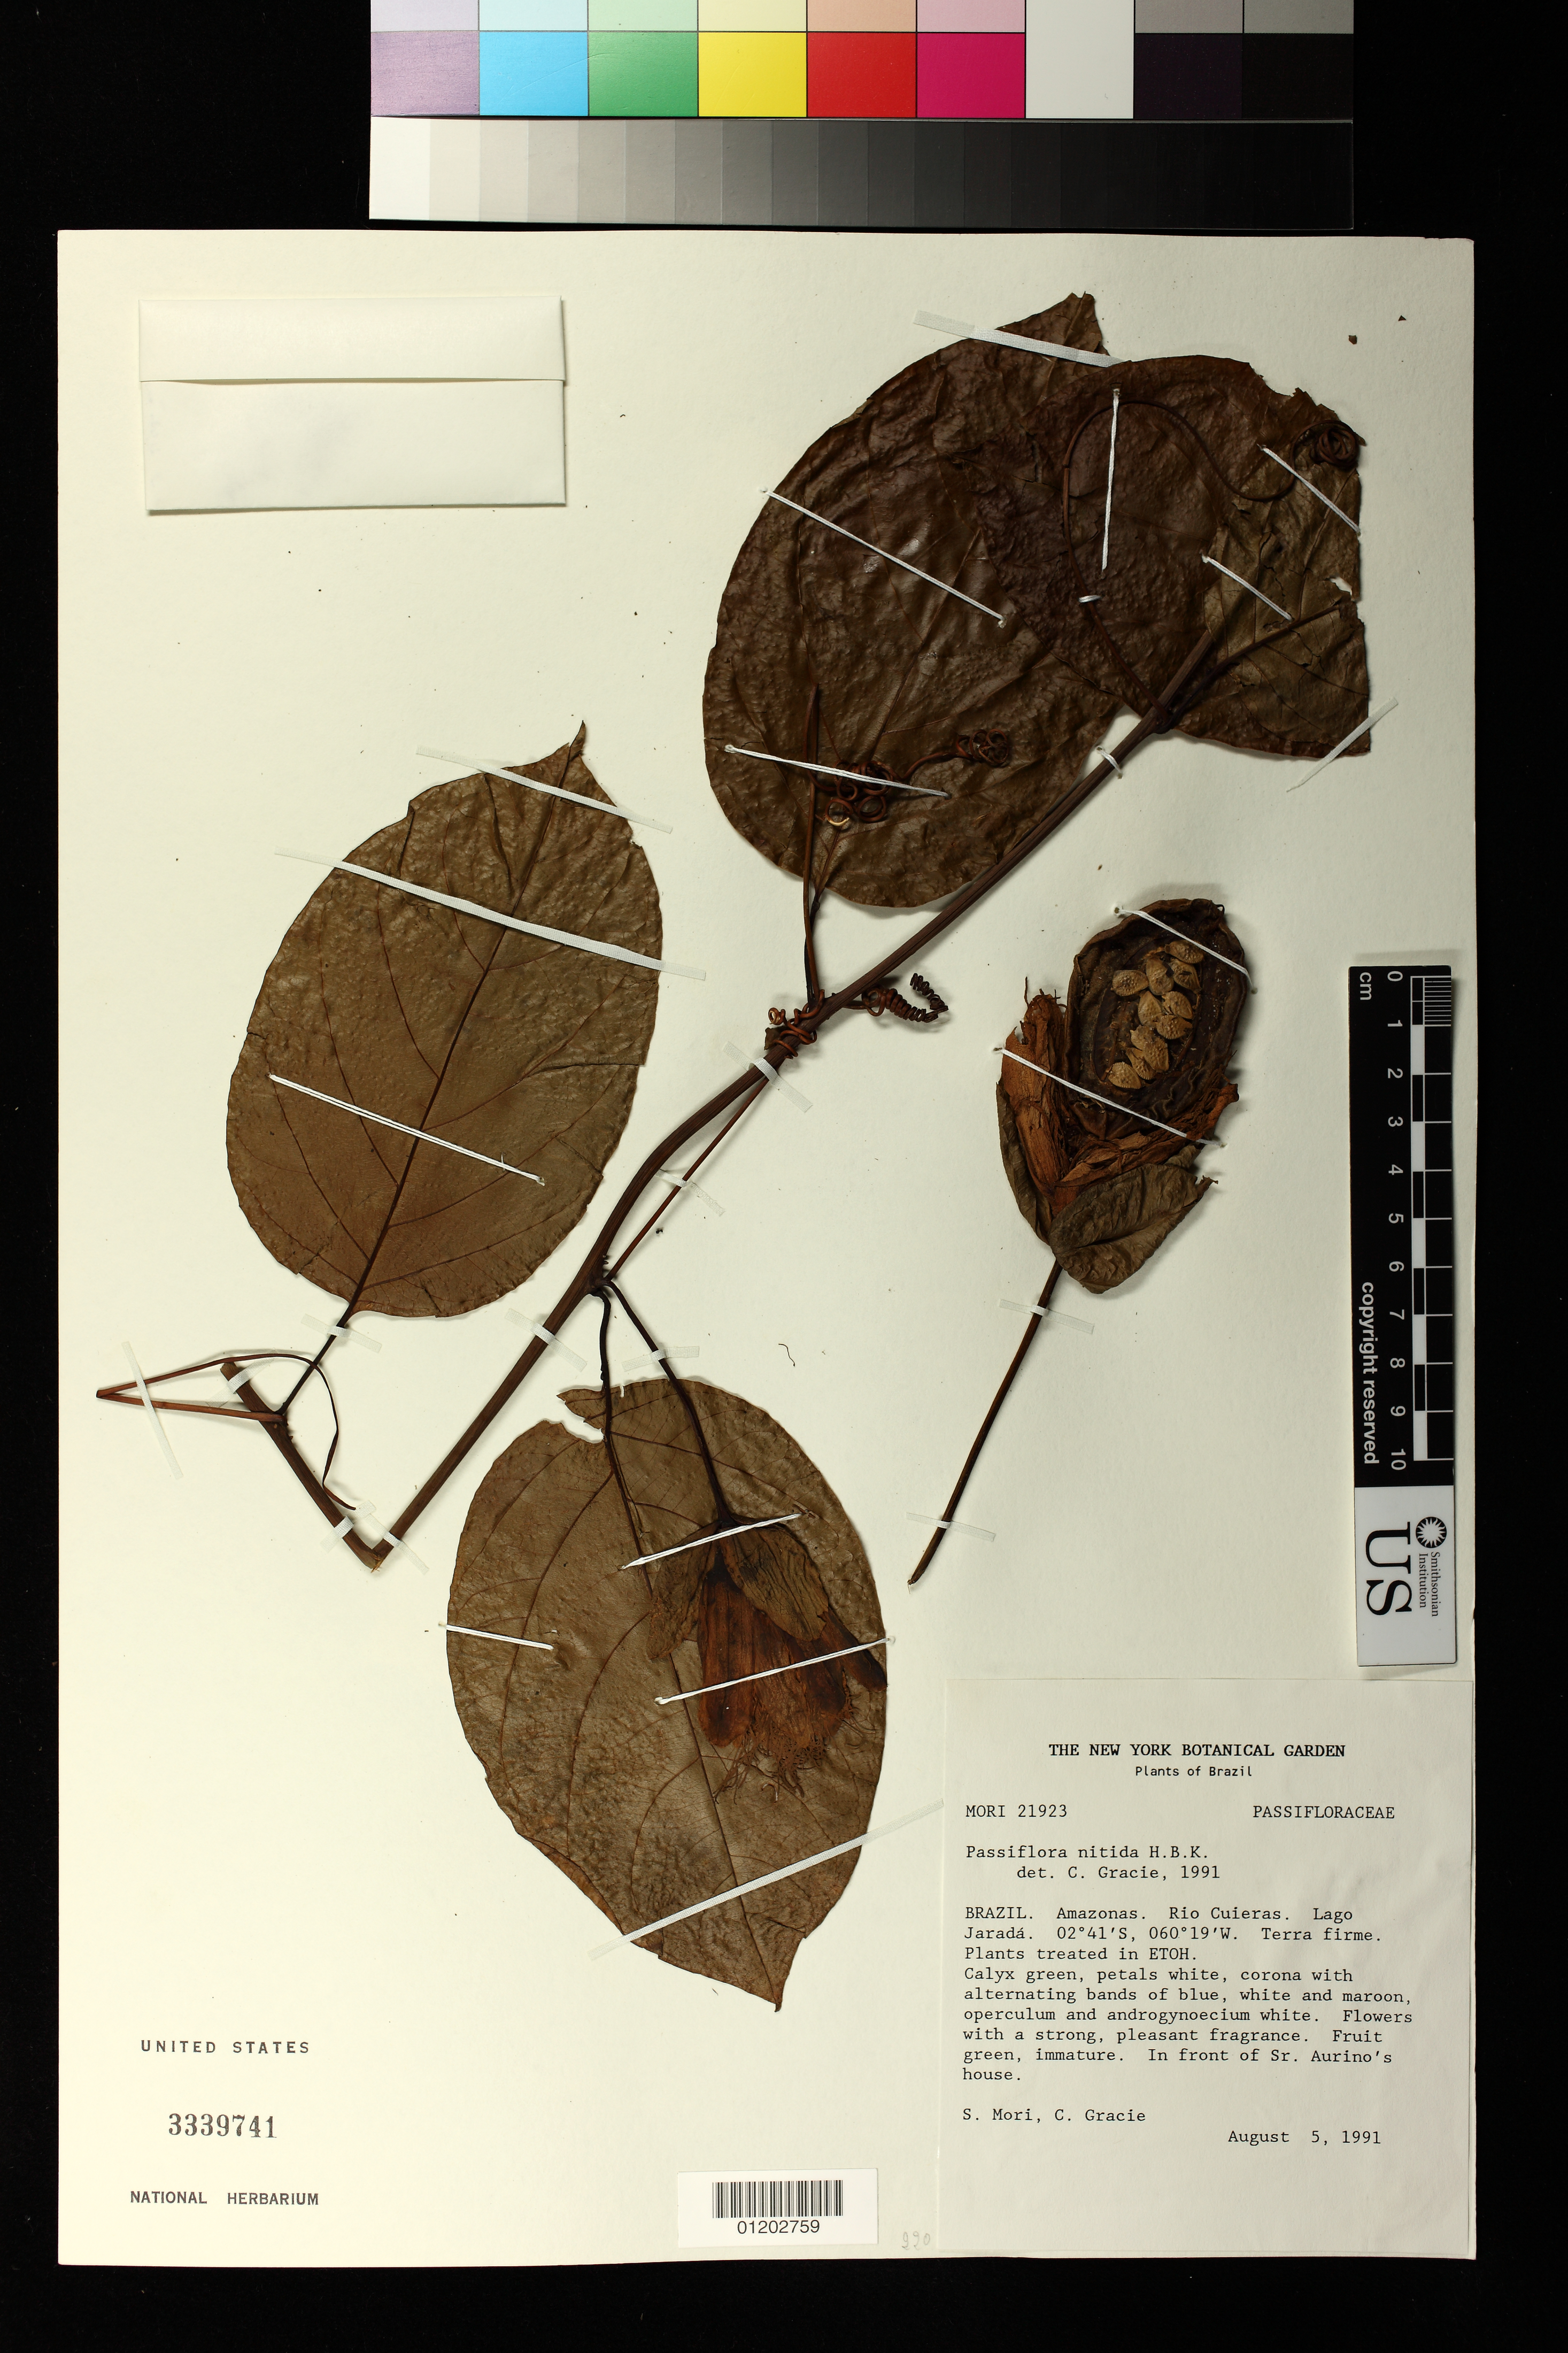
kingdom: Plantae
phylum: Tracheophyta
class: Magnoliopsida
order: Malpighiales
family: Passifloraceae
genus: Passiflora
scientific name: Passiflora nitida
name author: Kunth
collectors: S. Mori & C. A. Gracie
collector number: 21923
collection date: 1991-08-05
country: Brazil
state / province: Amazonas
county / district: Rio Cuieras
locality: In front of Sr. Aurino's house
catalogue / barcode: US 3339741